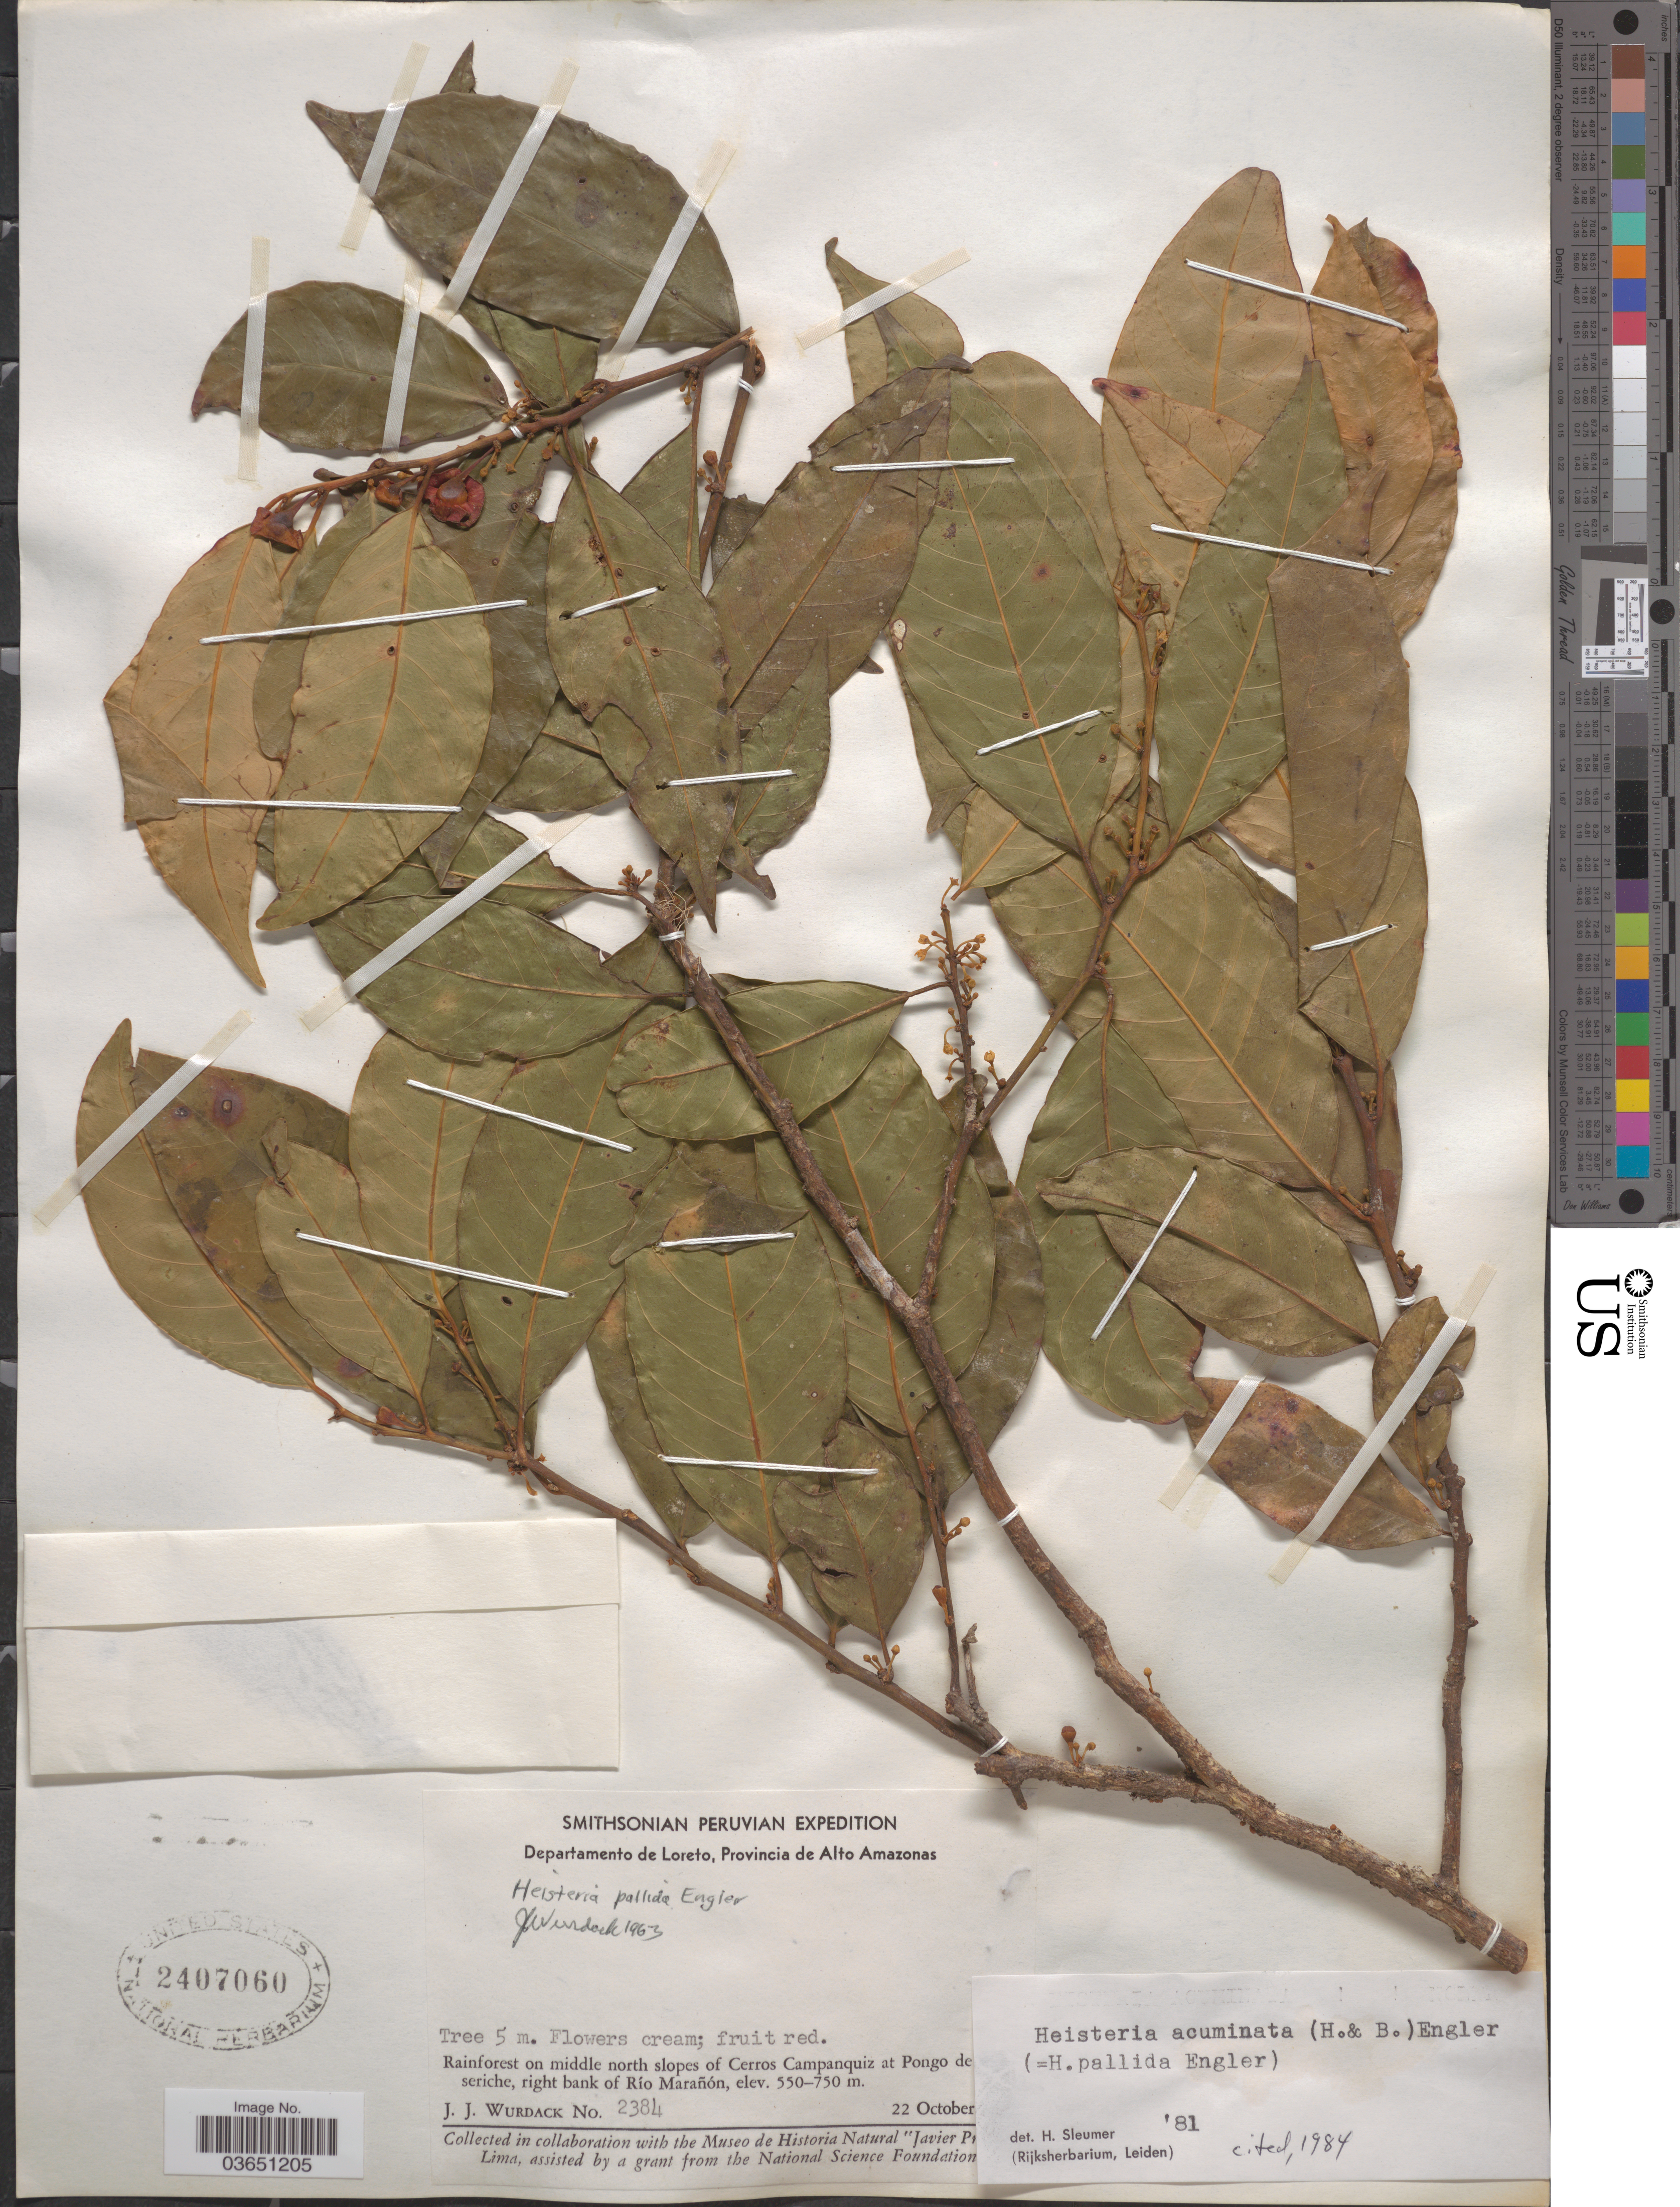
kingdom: Plantae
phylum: Tracheophyta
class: Magnoliopsida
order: Santalales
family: Erythropalaceae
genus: Heisteria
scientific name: Heisteria acuminata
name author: (Humb. & Bonpl.) Engl.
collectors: J. J. Wurdack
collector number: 2384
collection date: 1999-10-22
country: Peru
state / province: Loreto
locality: Departamento de Loreto, Provincia de Alto Amazonas. Rainforest on middle north slopes of Cerros Campanquiz at Pongo de Manseriche. right bank of Río Marañon.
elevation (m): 550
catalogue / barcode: US 2407060